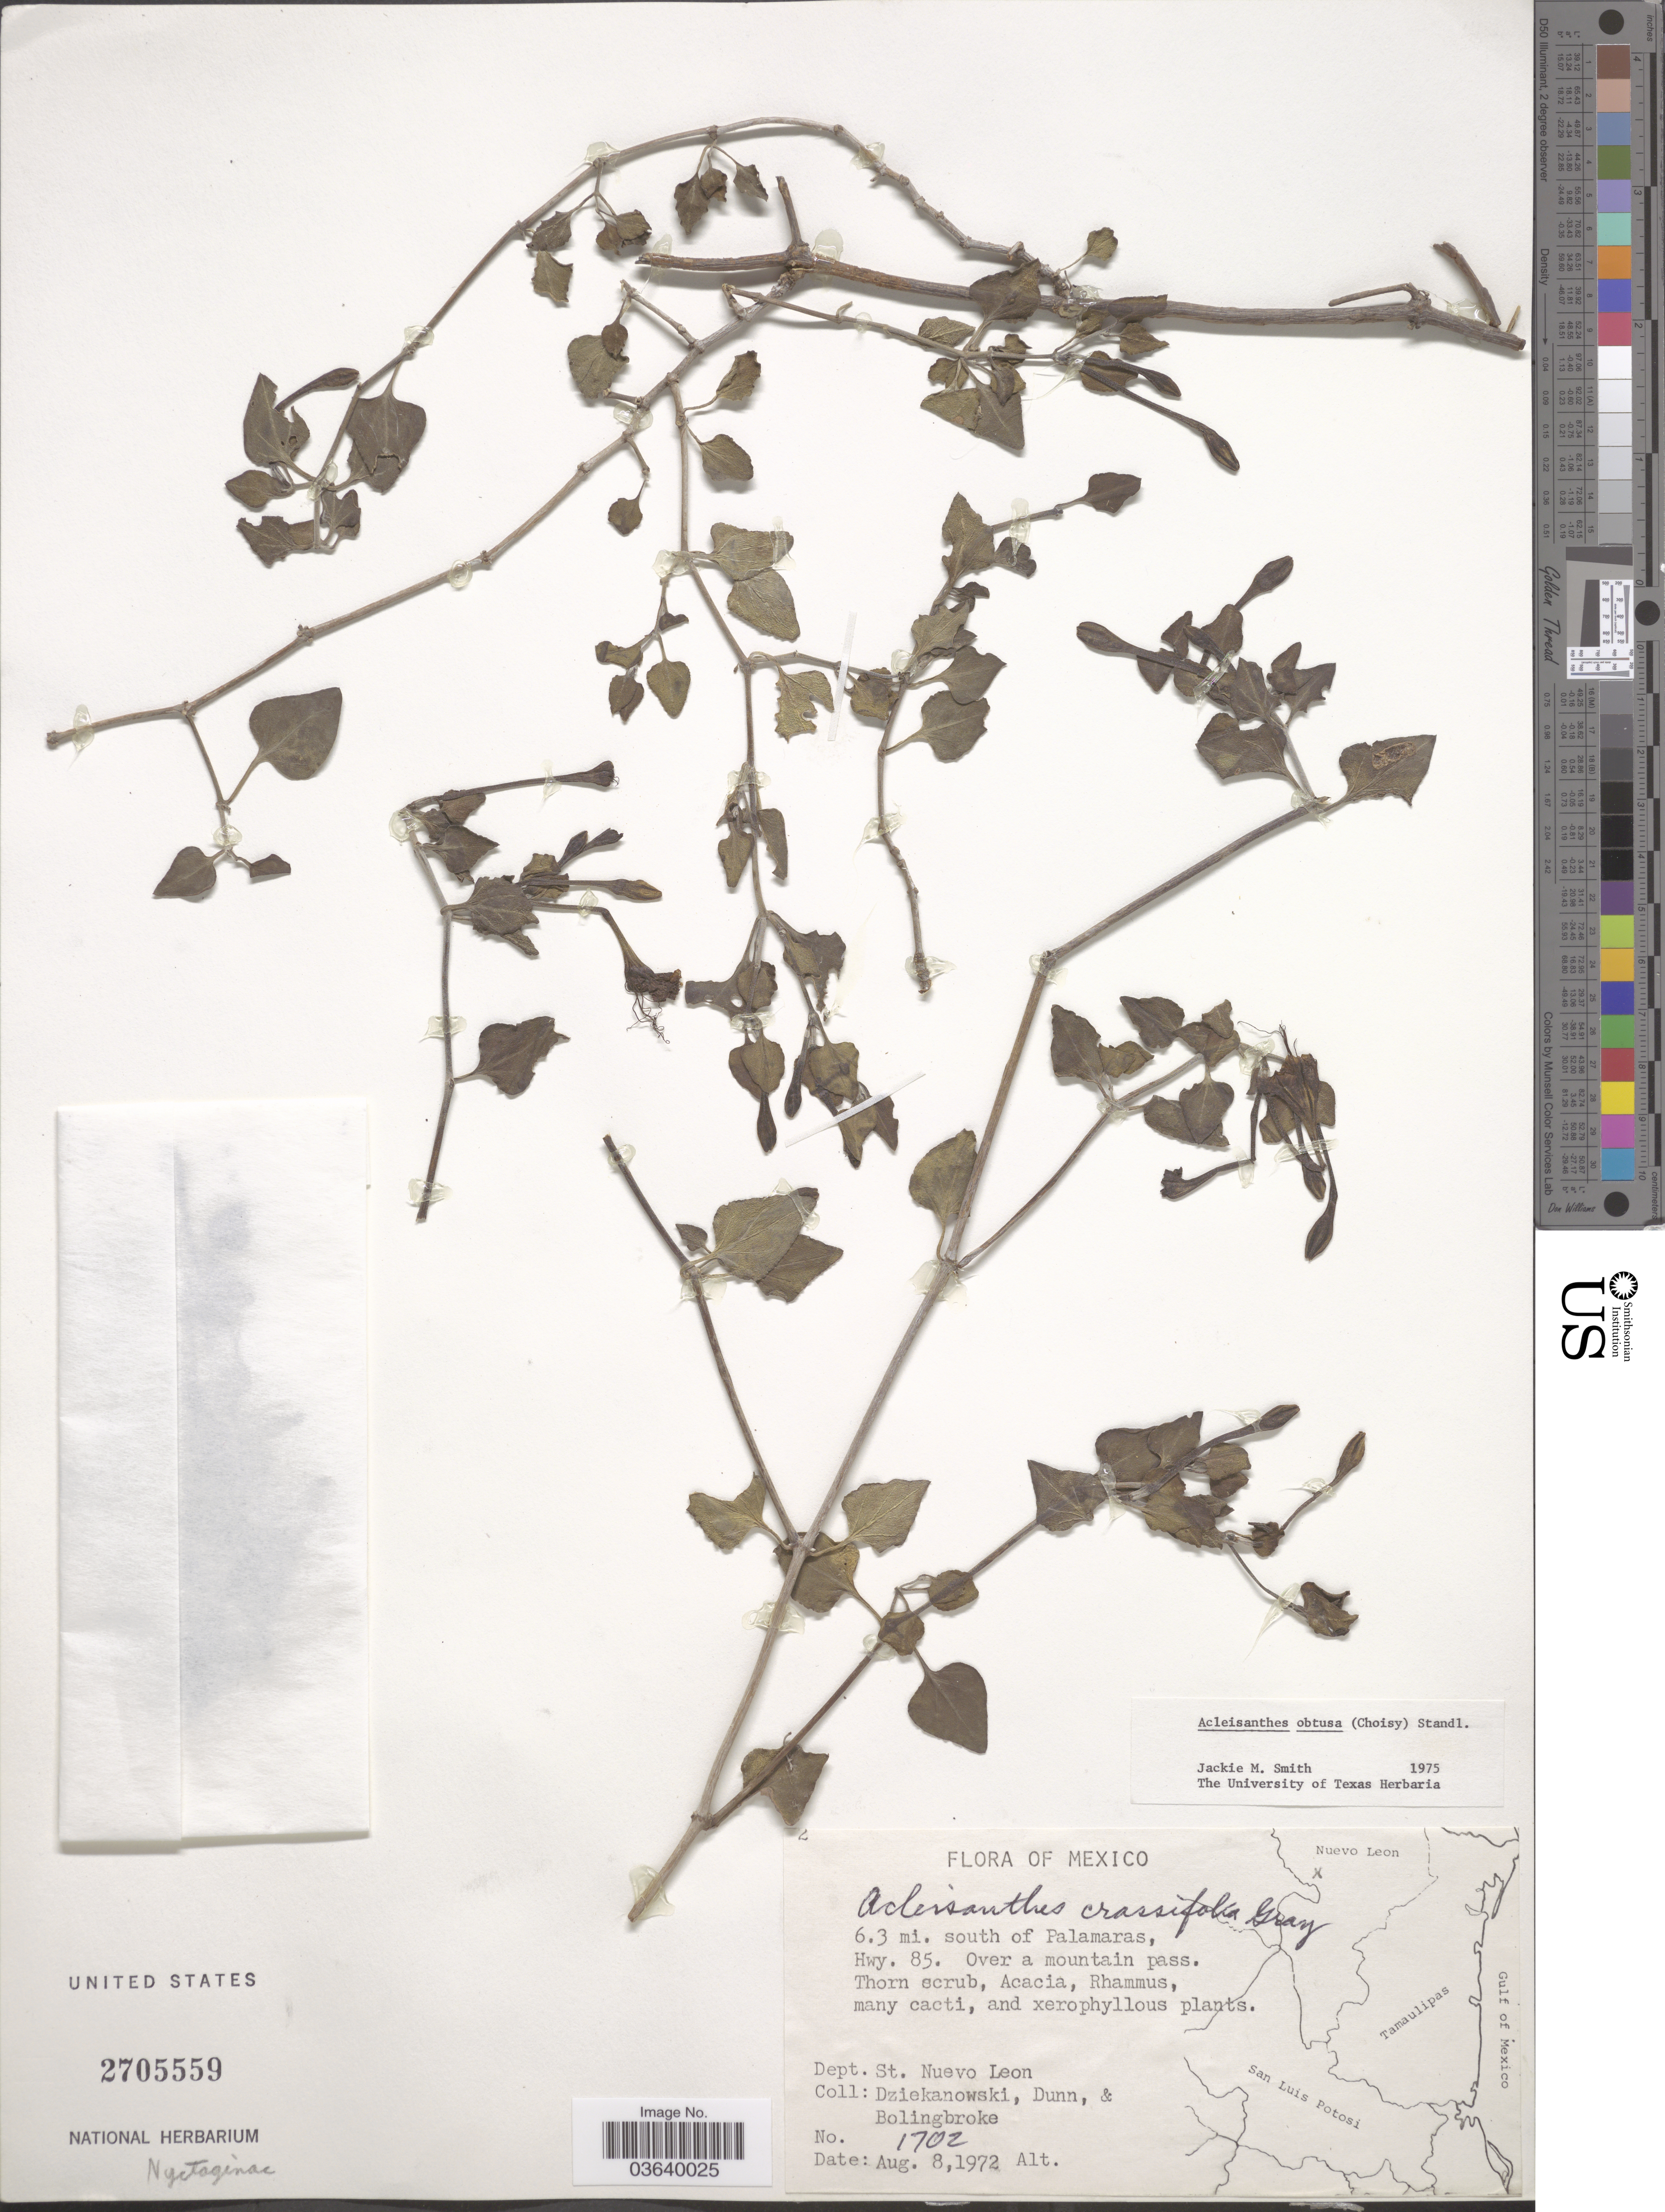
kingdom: Plantae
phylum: Tracheophyta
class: Magnoliopsida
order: Caryophyllales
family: Nyctaginaceae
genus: Acleisanthes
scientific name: Acleisanthes obtusa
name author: (Choisy) Standl.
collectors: -. Dziekanowski, Dunn, -- & -. Bolingbroke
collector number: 1702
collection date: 1972-08-08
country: Mexico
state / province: Nuevo León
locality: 6.3 mi. south of Palamaras, Hwy. 85. Dept. St. Nuevo Leon.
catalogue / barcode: US 2705559